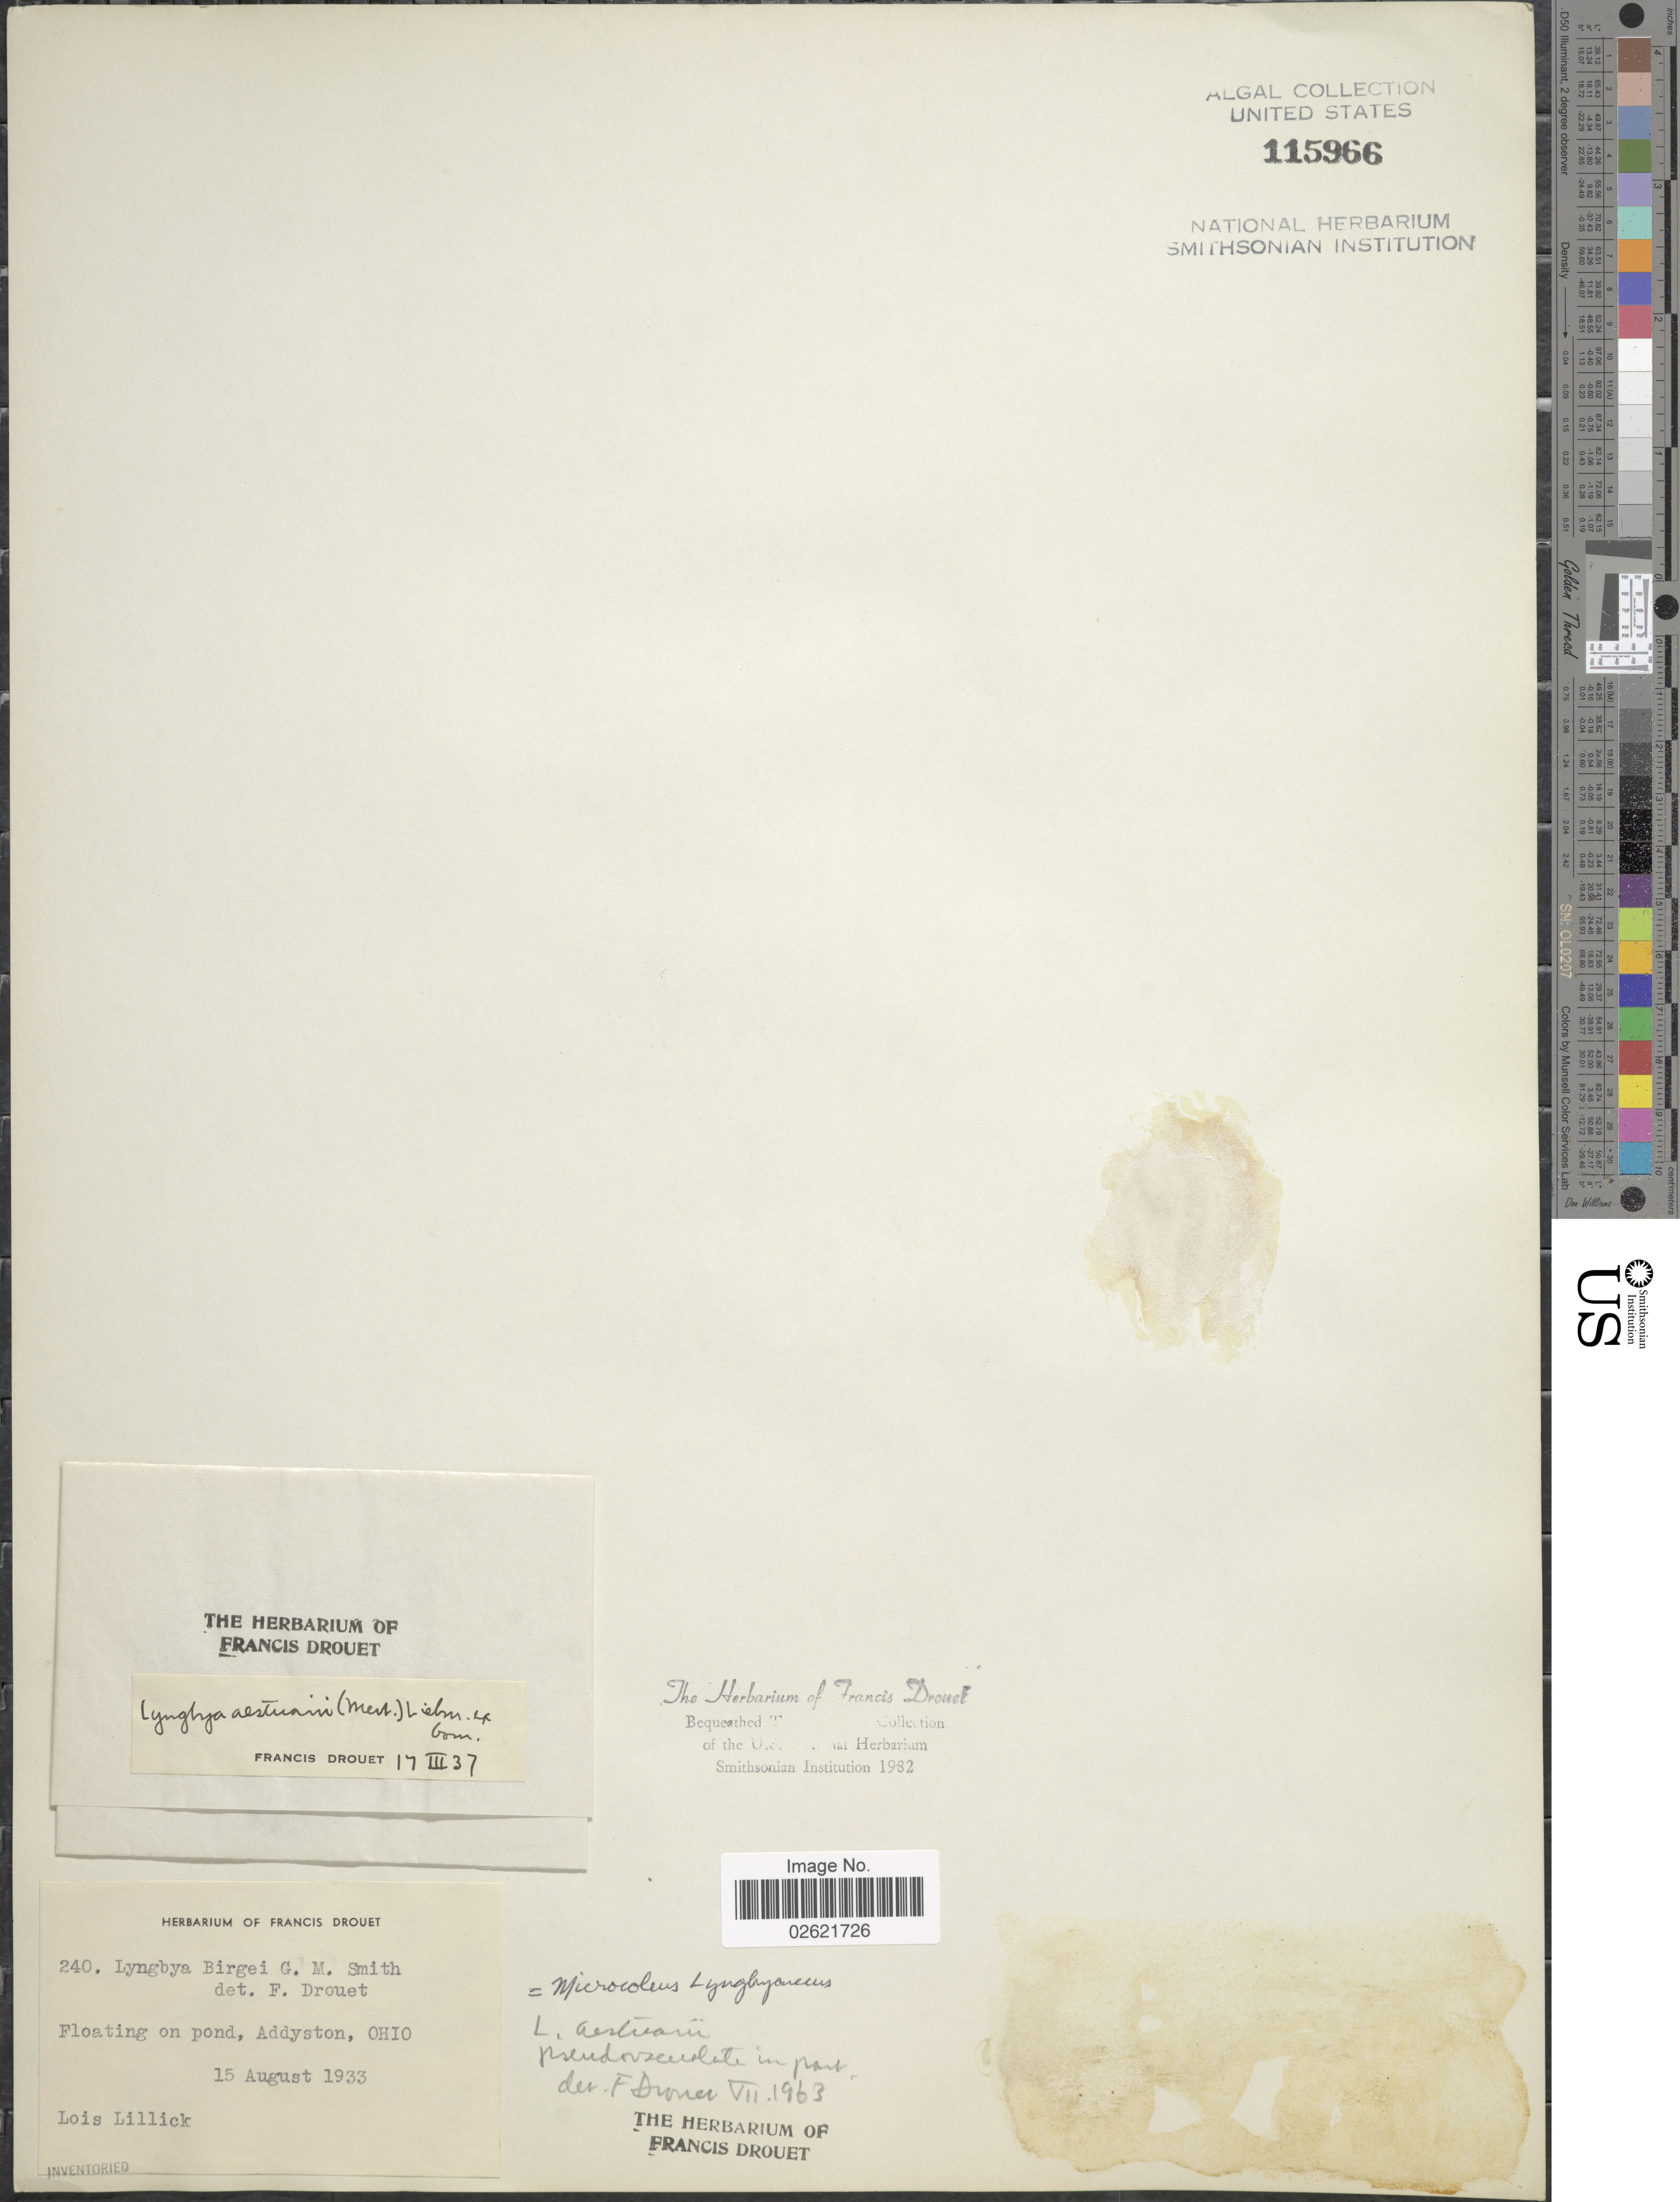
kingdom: Bacteria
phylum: Cyanobacteria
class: Cyanobacteriia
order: Cyanobacteriales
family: Microcoleaceae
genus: Microcoleus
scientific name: Microcoleus lyngbyaceus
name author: Kütz. ex Forti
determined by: Drouet, F. E.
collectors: L. Lillick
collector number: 240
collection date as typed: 15 Aug 1933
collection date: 1933-08-15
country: United States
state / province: Ohio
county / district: Hamilton County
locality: Addyston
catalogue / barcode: US 115966